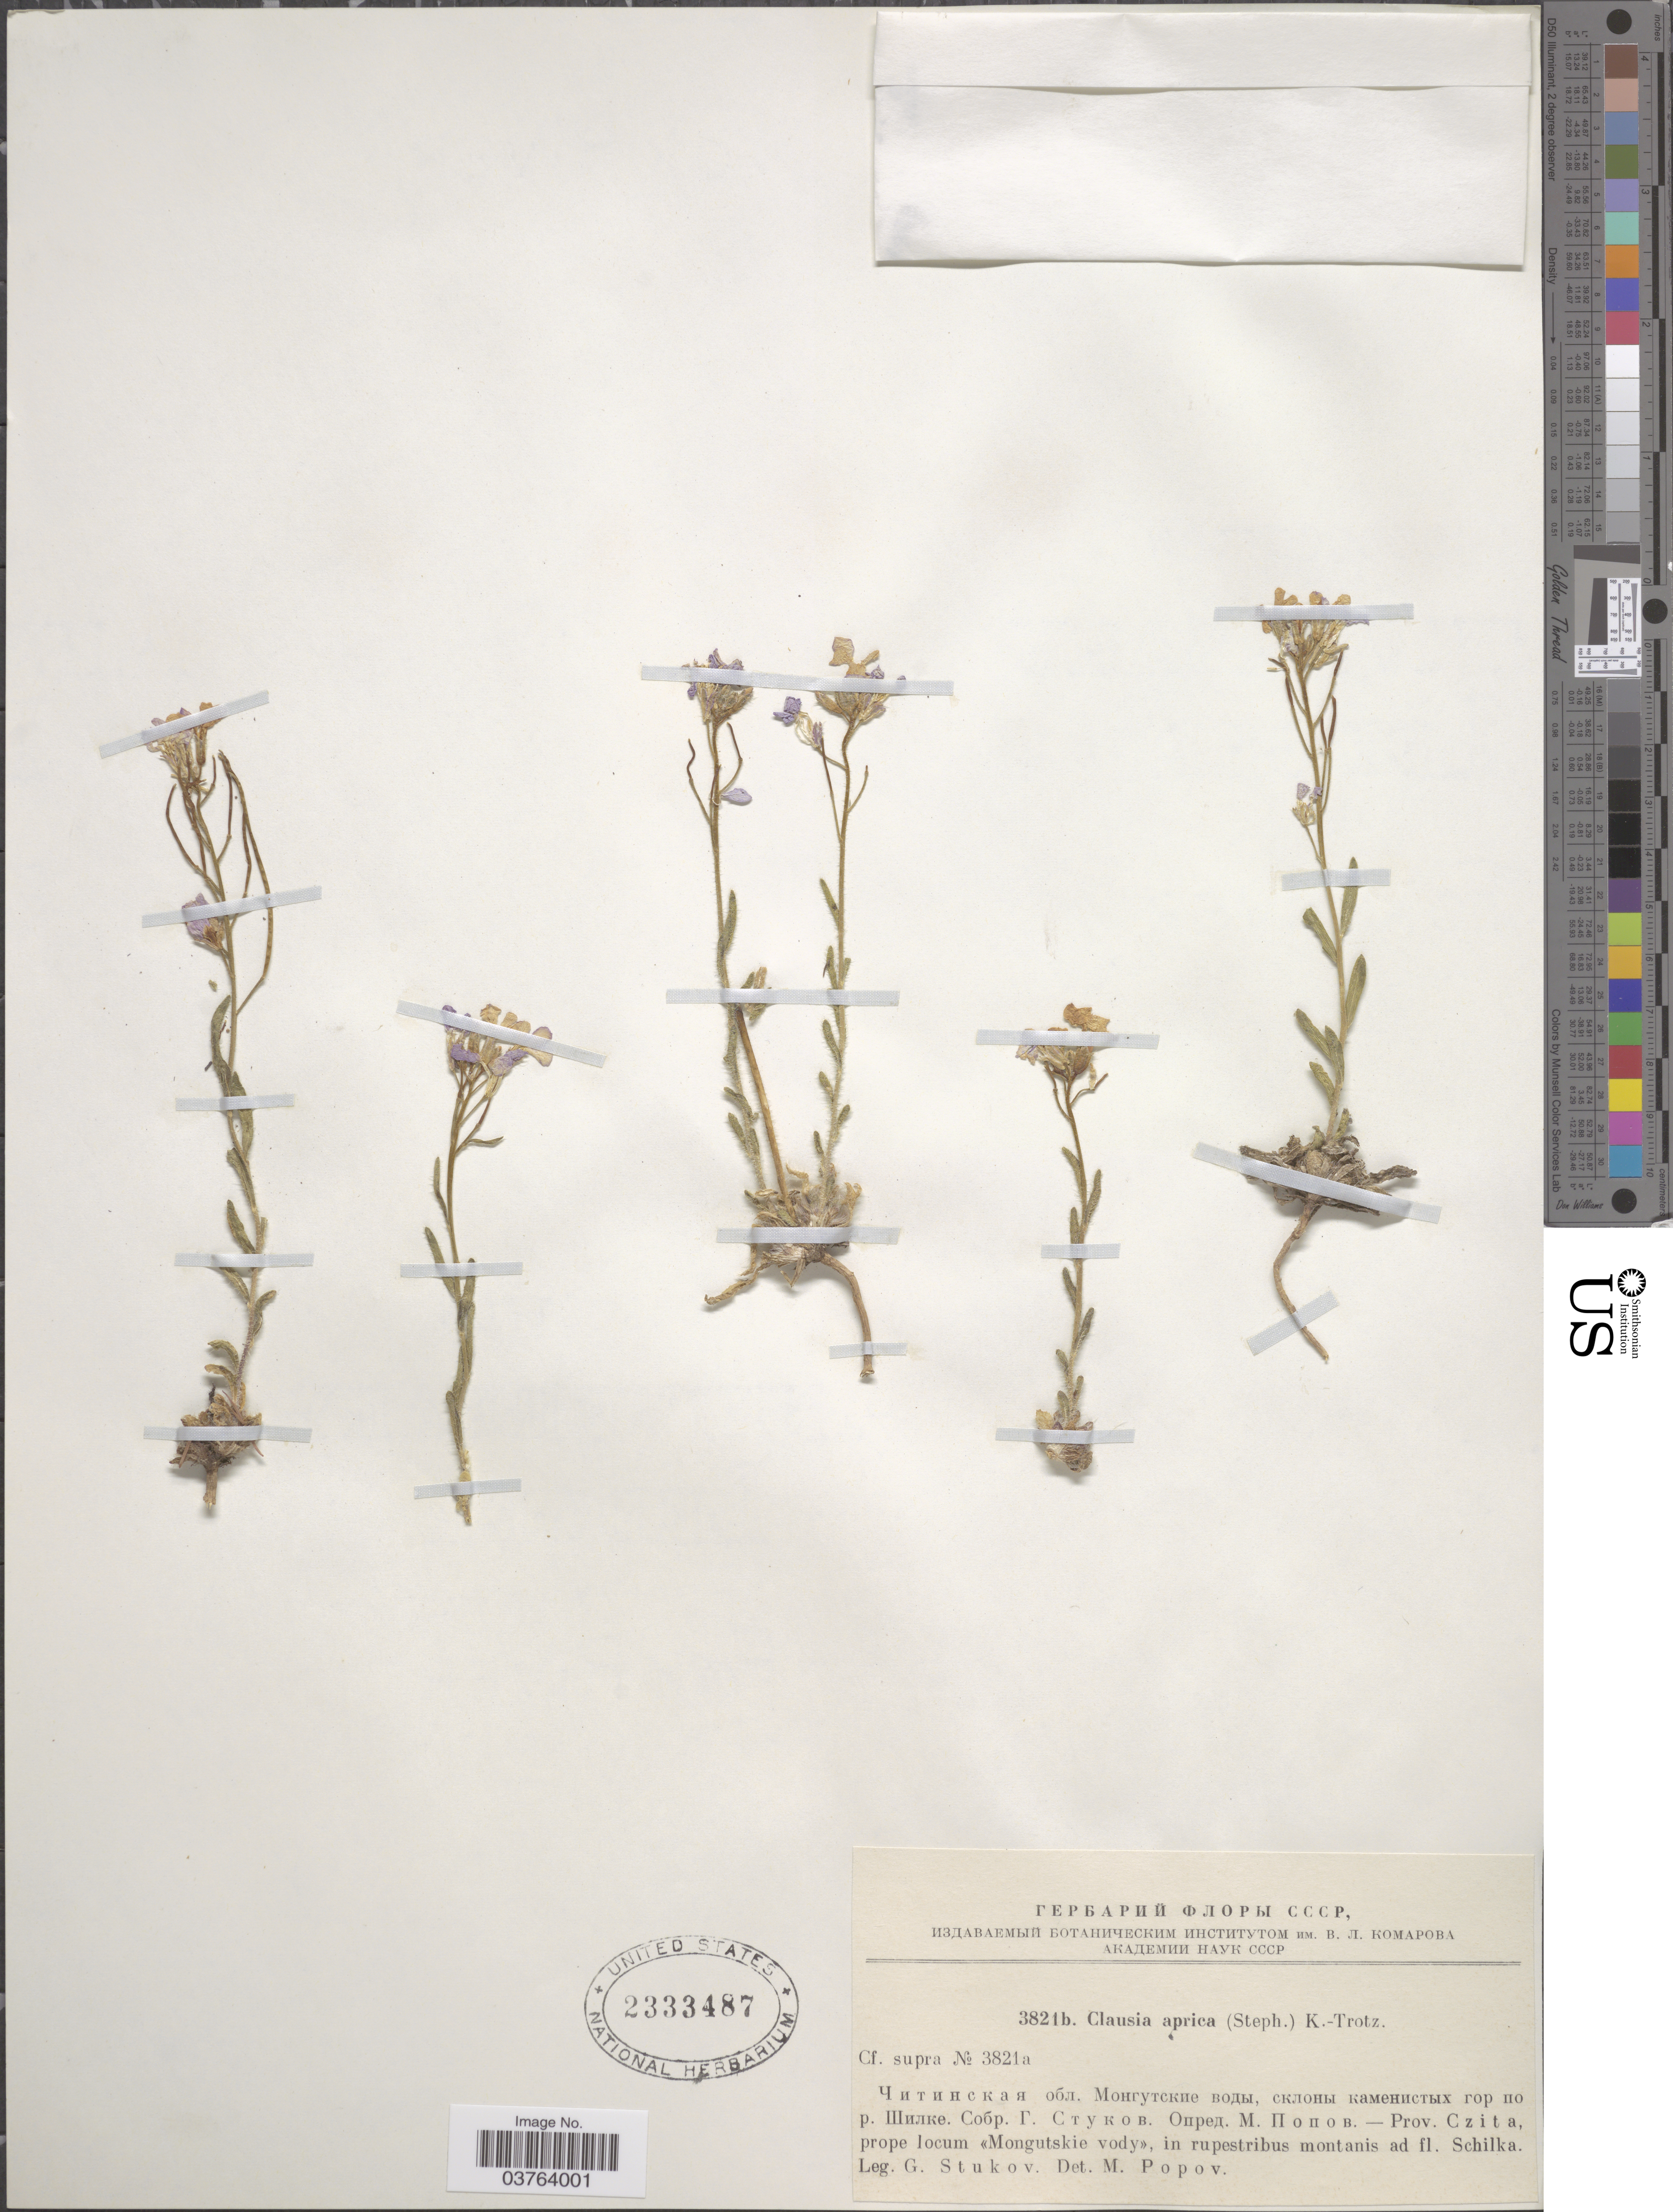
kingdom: Plantae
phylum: Tracheophyta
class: Magnoliopsida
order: Brassicales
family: Brassicaceae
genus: Clausia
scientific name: Clausia aprica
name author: (Stephan) Korn.-Trotzky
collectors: G. Stukov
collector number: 3821b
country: Russian Federation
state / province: Zabaykalsky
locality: Prov. Czita, prope locum «Mongutskie vody», in rupestribus montanis ad fl. Schilka.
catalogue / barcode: US 2333487